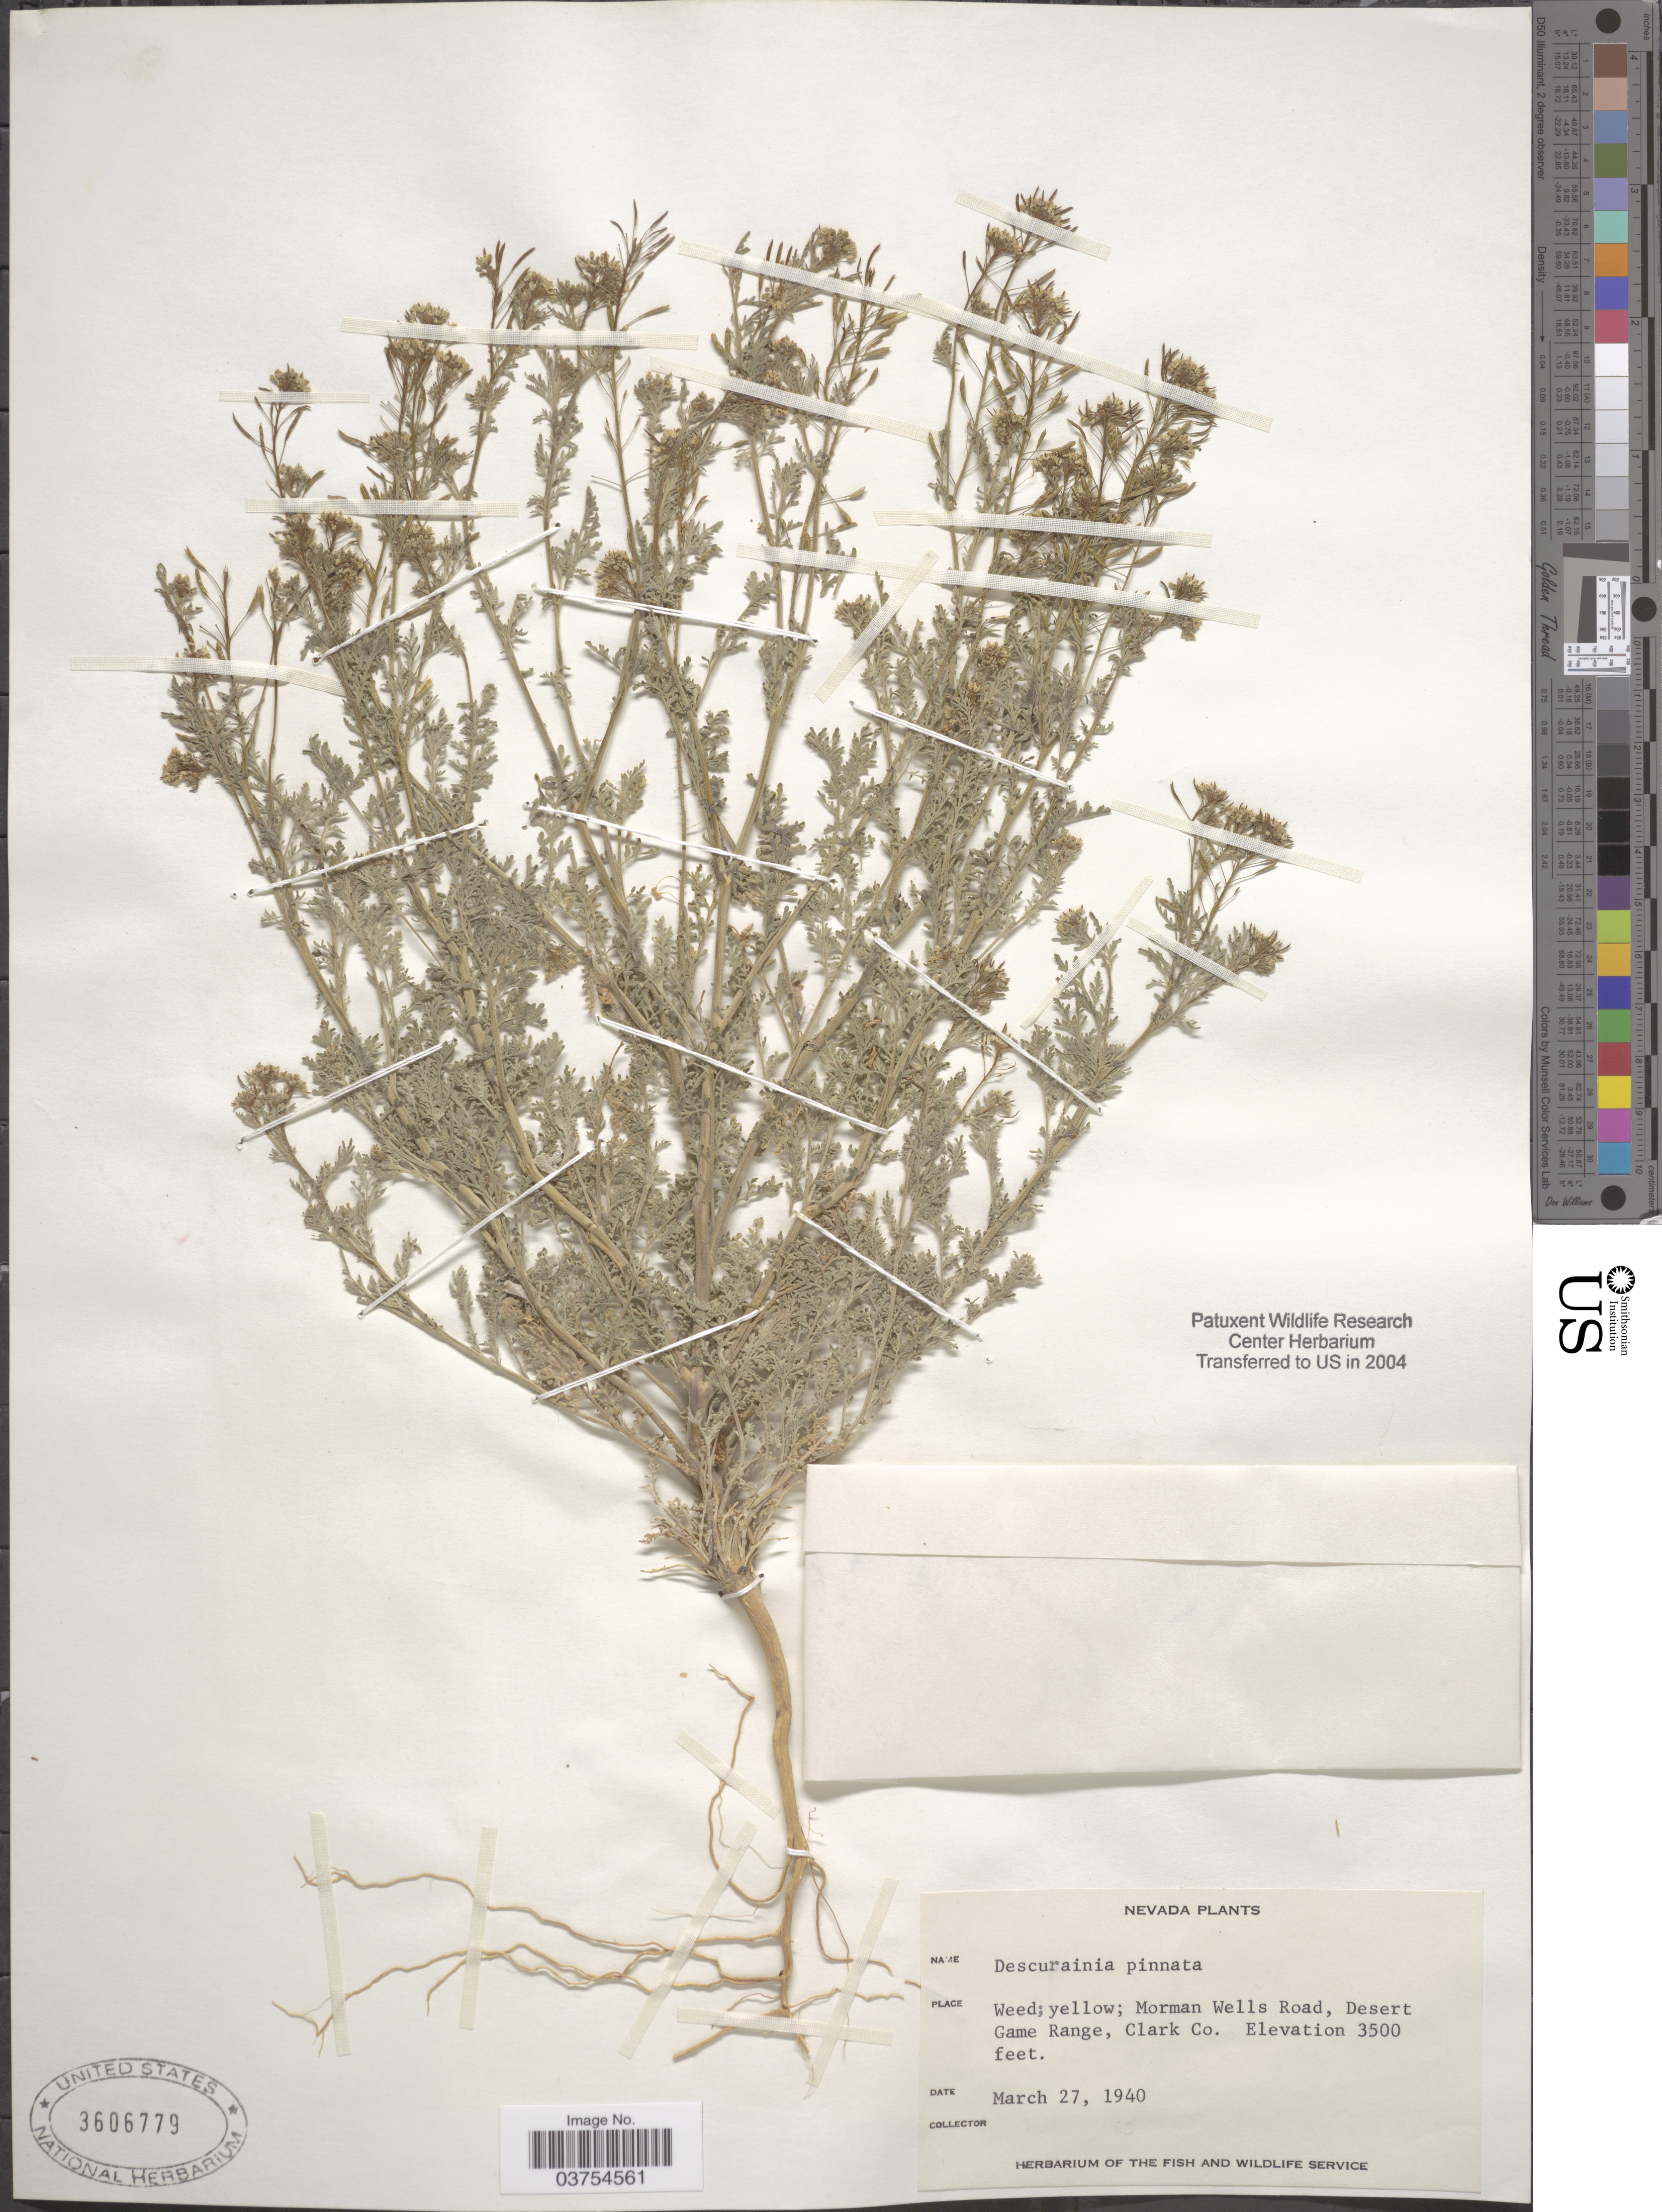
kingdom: Plantae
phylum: Tracheophyta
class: Magnoliopsida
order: Brassicales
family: Brassicaceae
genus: Descurainia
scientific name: Descurainia pinnata var. sp.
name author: (C.A. Mey.)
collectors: U.S. Fish and Wildlife Service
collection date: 1940-03-27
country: United States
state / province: Nevada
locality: Morman Wells Road, Desert Game Range, Clark Co.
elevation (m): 1067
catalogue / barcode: US 3606779